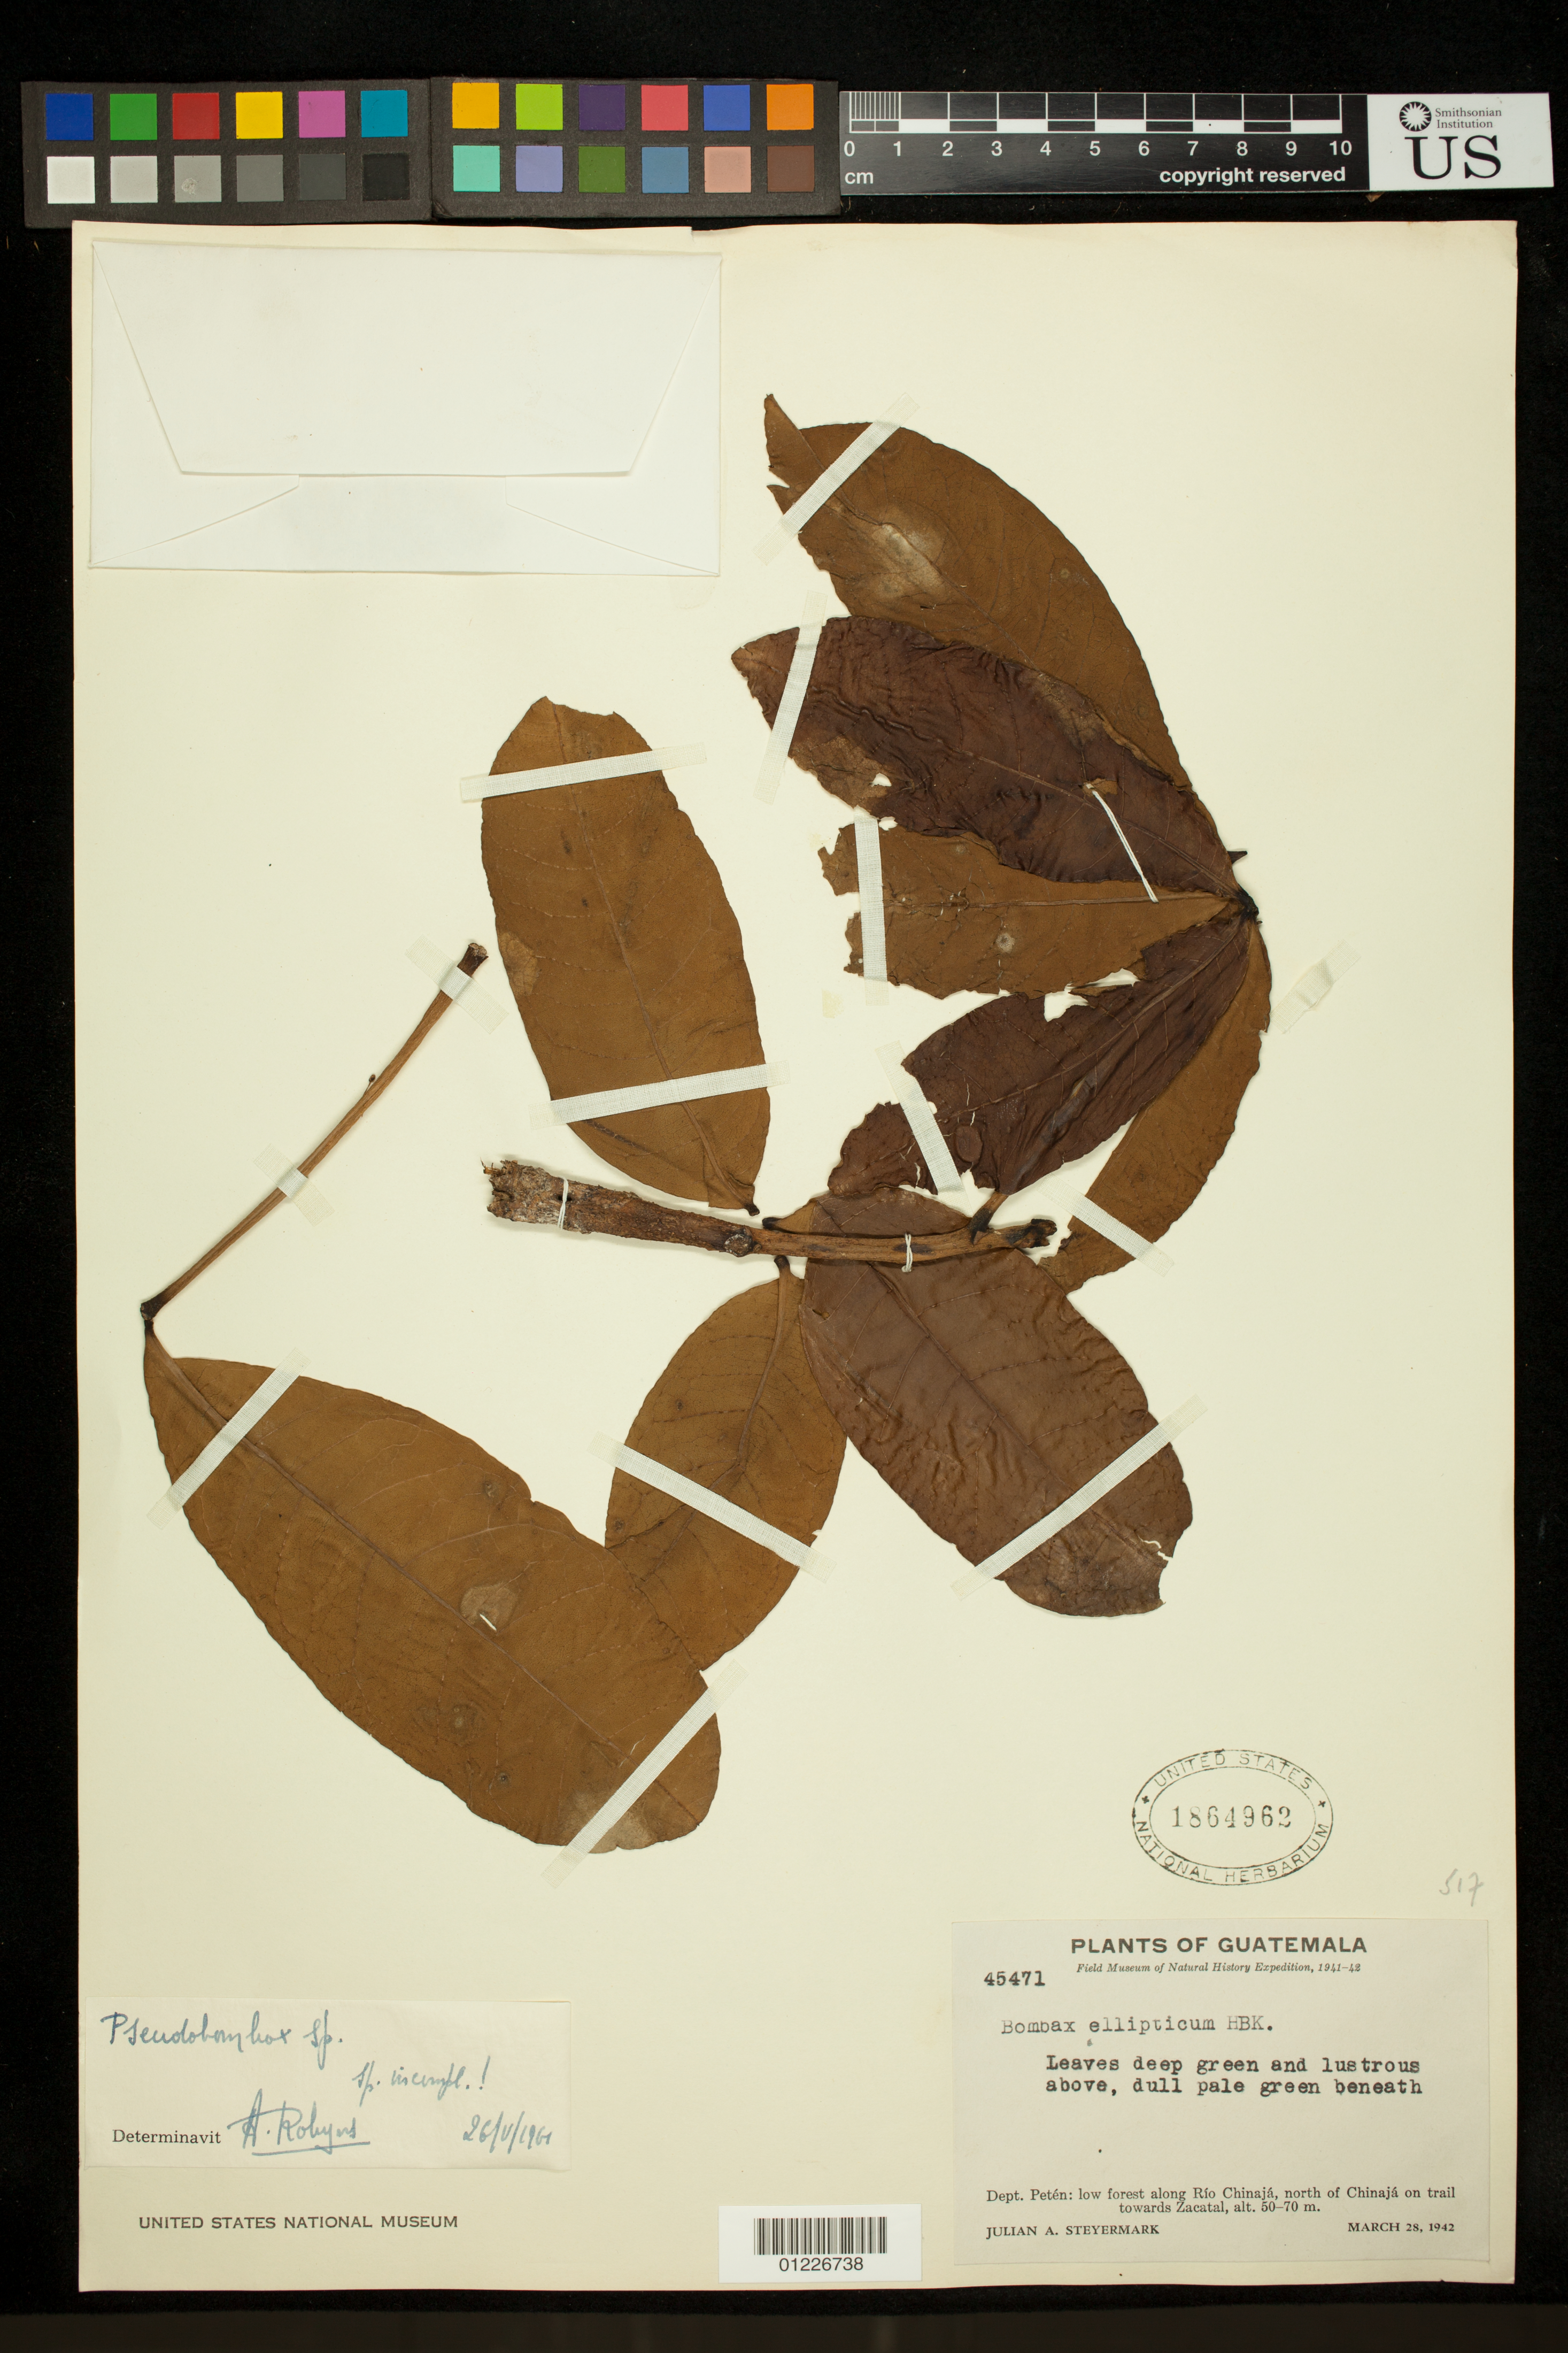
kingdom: Plantae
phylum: Tracheophyta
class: Magnoliopsida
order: Malvales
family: Malvaceae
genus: Pseudobombax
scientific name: Pseudobombax ellipticum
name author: (Kunth) Dugand G.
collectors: J. Steyermark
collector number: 45471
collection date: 1942-03-28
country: Guatemala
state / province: El Petén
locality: Low forest along Rio Chinaja on trail towards Zacatal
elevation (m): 50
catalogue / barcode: US 1864962